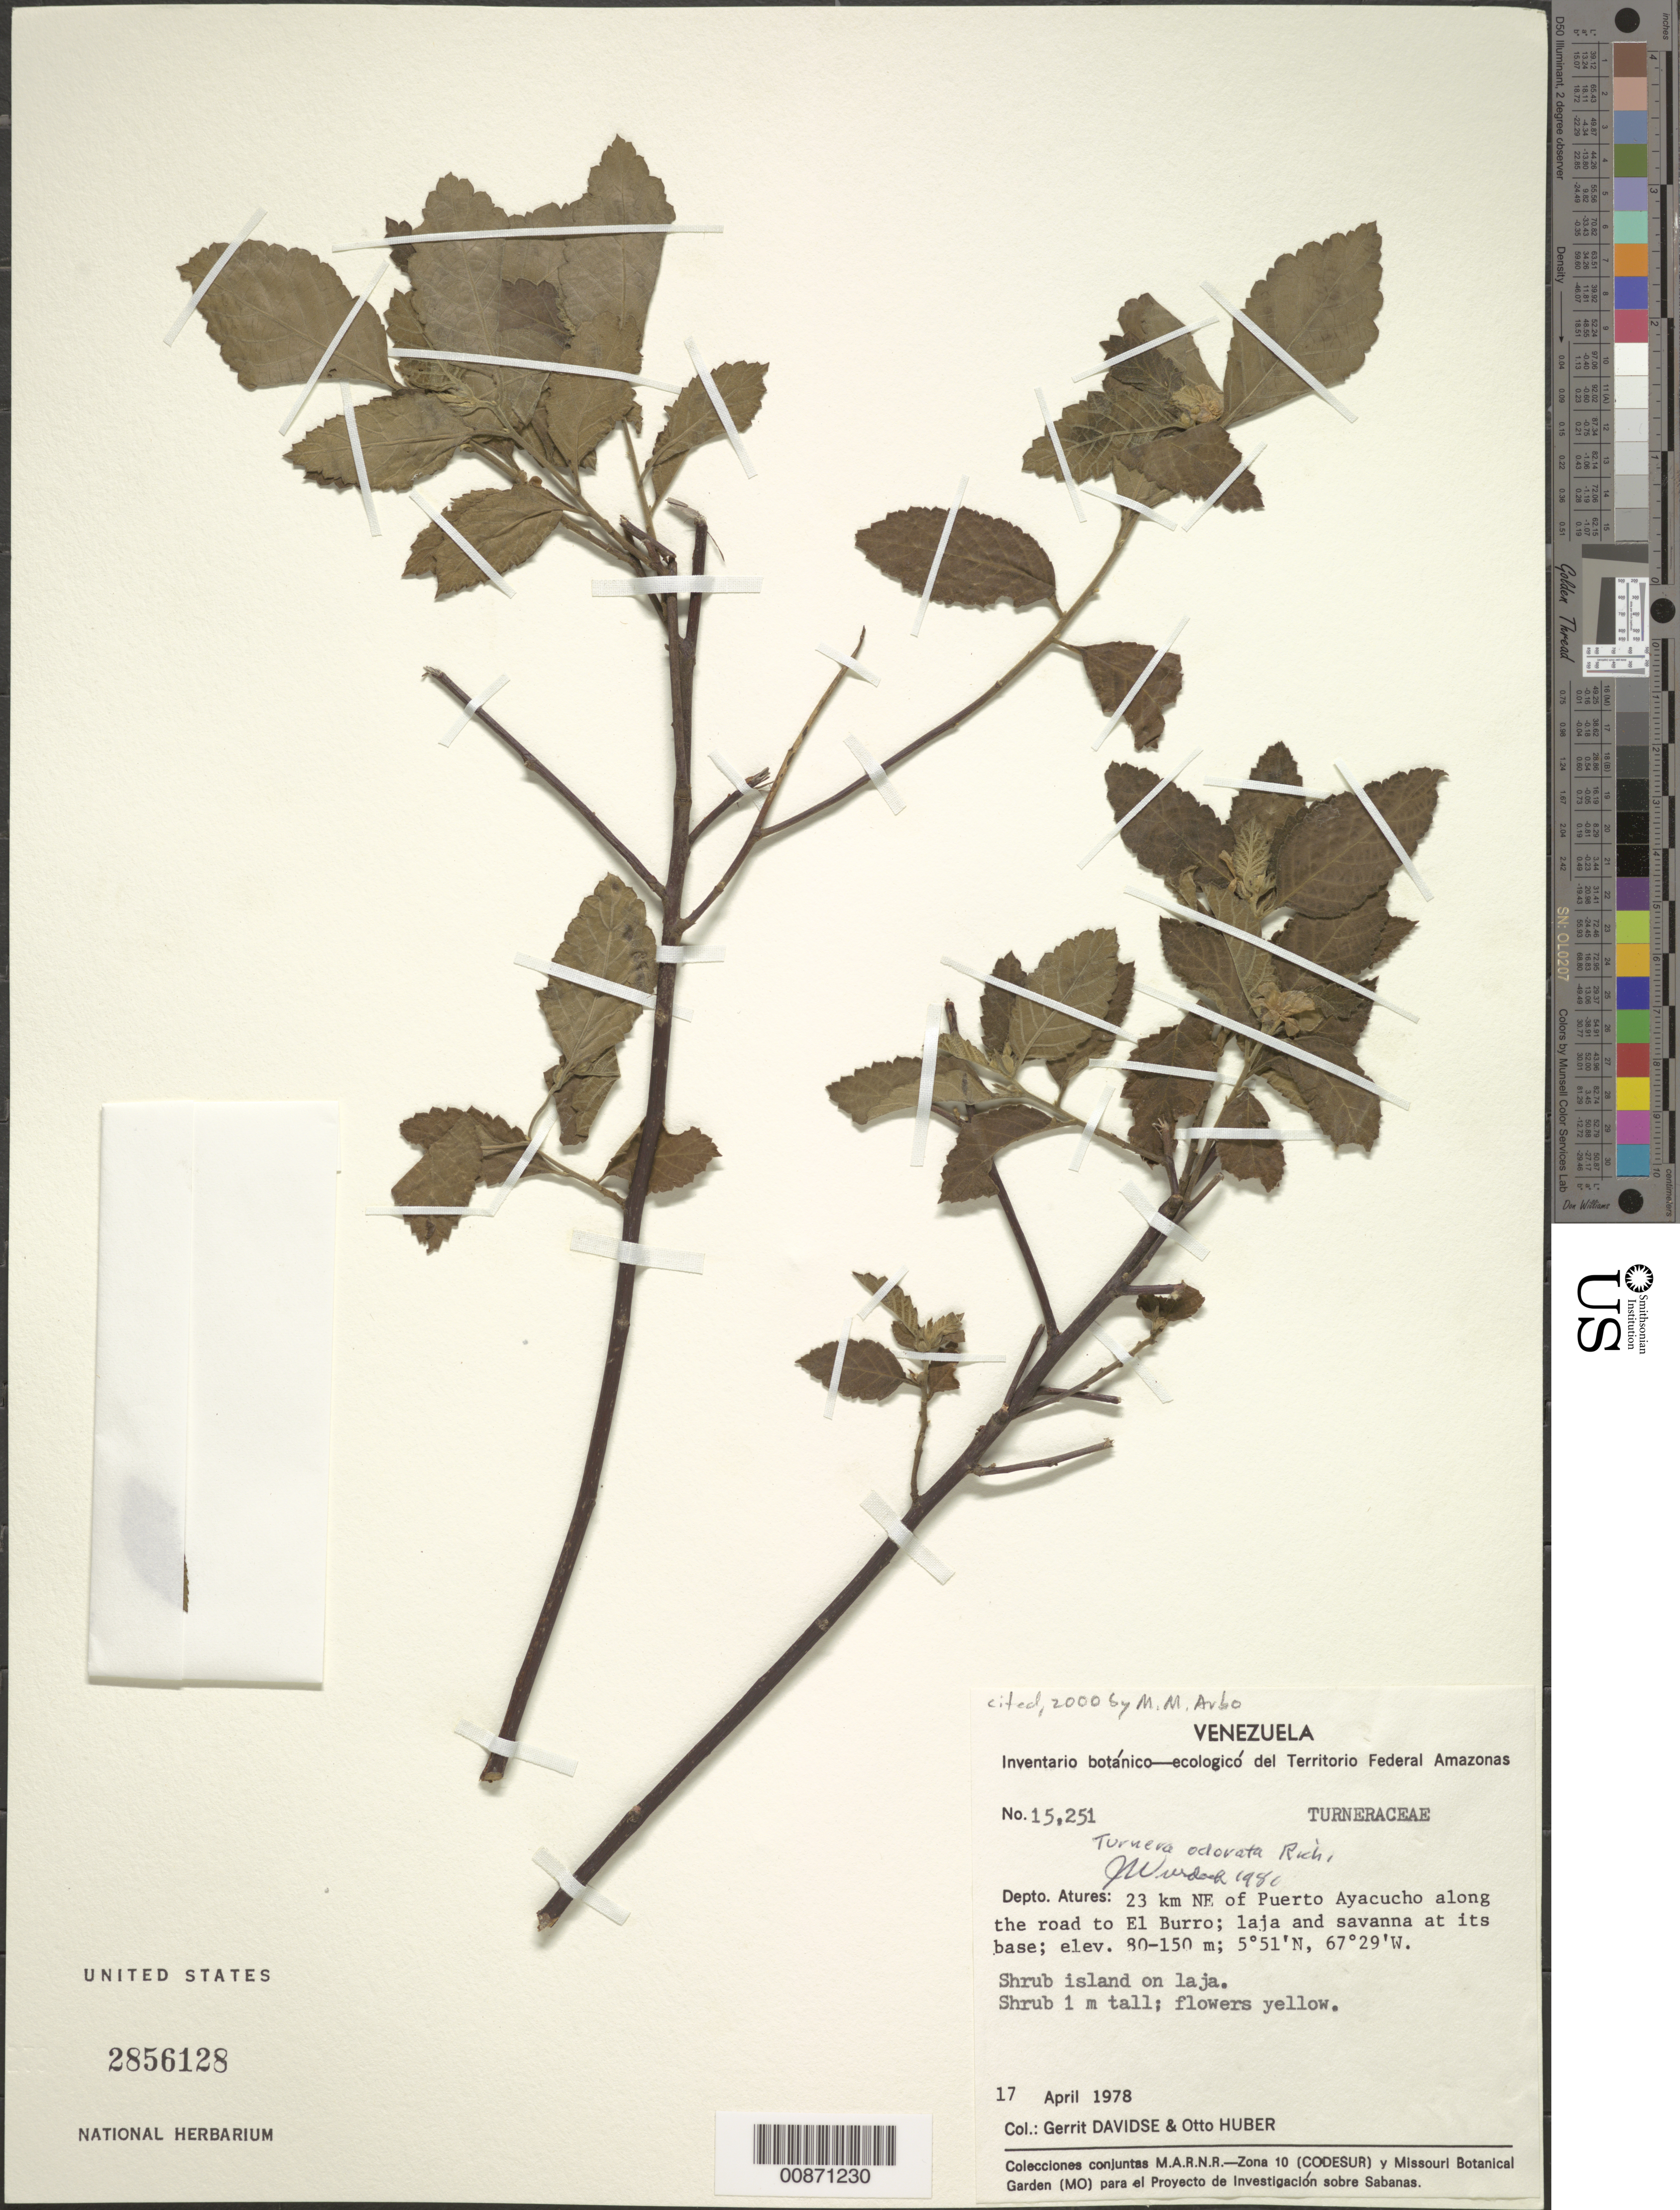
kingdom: Plantae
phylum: Tracheophyta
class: Magnoliopsida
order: Malpighiales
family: Turneraceae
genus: Turnera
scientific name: Turnera odorata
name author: Rich.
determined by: Wurdack, John J., (US), US (UNITED STATES)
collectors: G. Davidse & O. Huber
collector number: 15251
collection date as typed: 17-Apr-78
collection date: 1978-04-17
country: Venezuela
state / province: Amazonas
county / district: Atures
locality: Puerto Ayacucho, 23 km NE of, on road to El Burro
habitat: Laja and savanna at road base; shrub island on laja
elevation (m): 80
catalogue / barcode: US 2856128